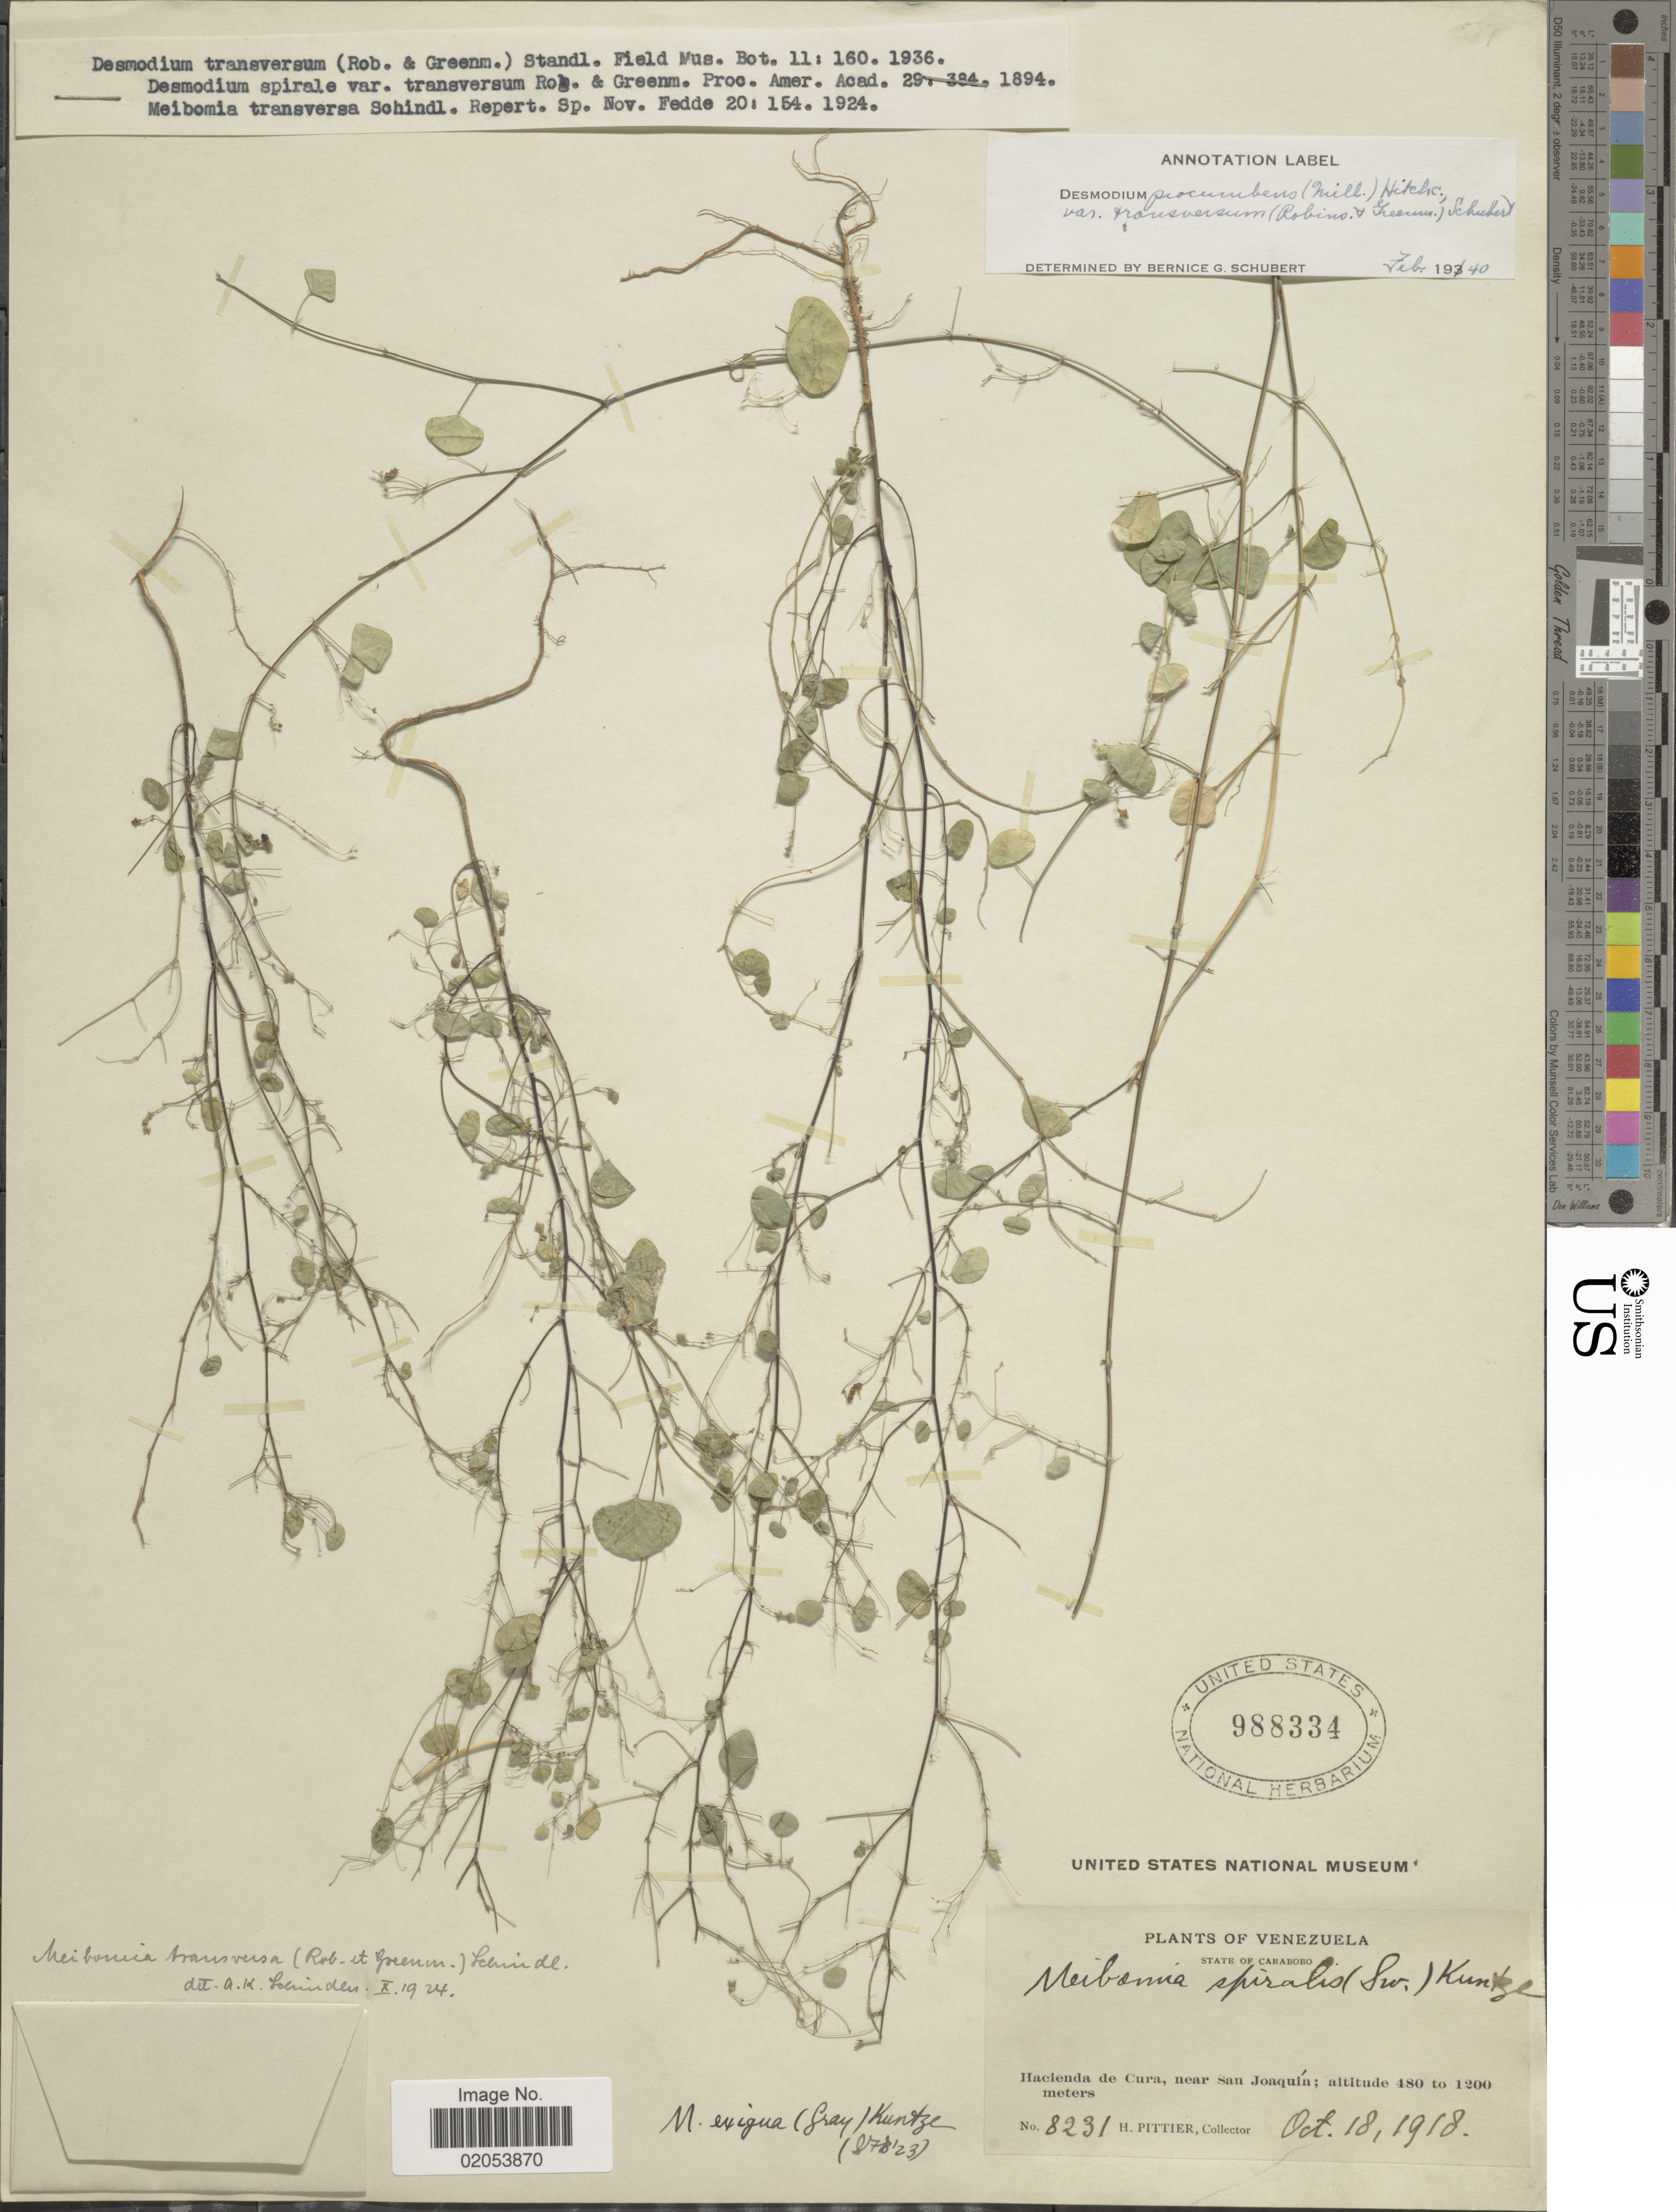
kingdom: Plantae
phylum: Tracheophyta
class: Magnoliopsida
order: Fabales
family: Fabaceae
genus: Desmodium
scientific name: Desmodium procumbens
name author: (Mill.) Hitchc.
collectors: H. F. Pittier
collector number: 8231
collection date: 1918-10-18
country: Venezuela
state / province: Carabobo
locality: Haciendaa de Cura, near San Joaquin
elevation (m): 480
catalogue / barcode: US 988334